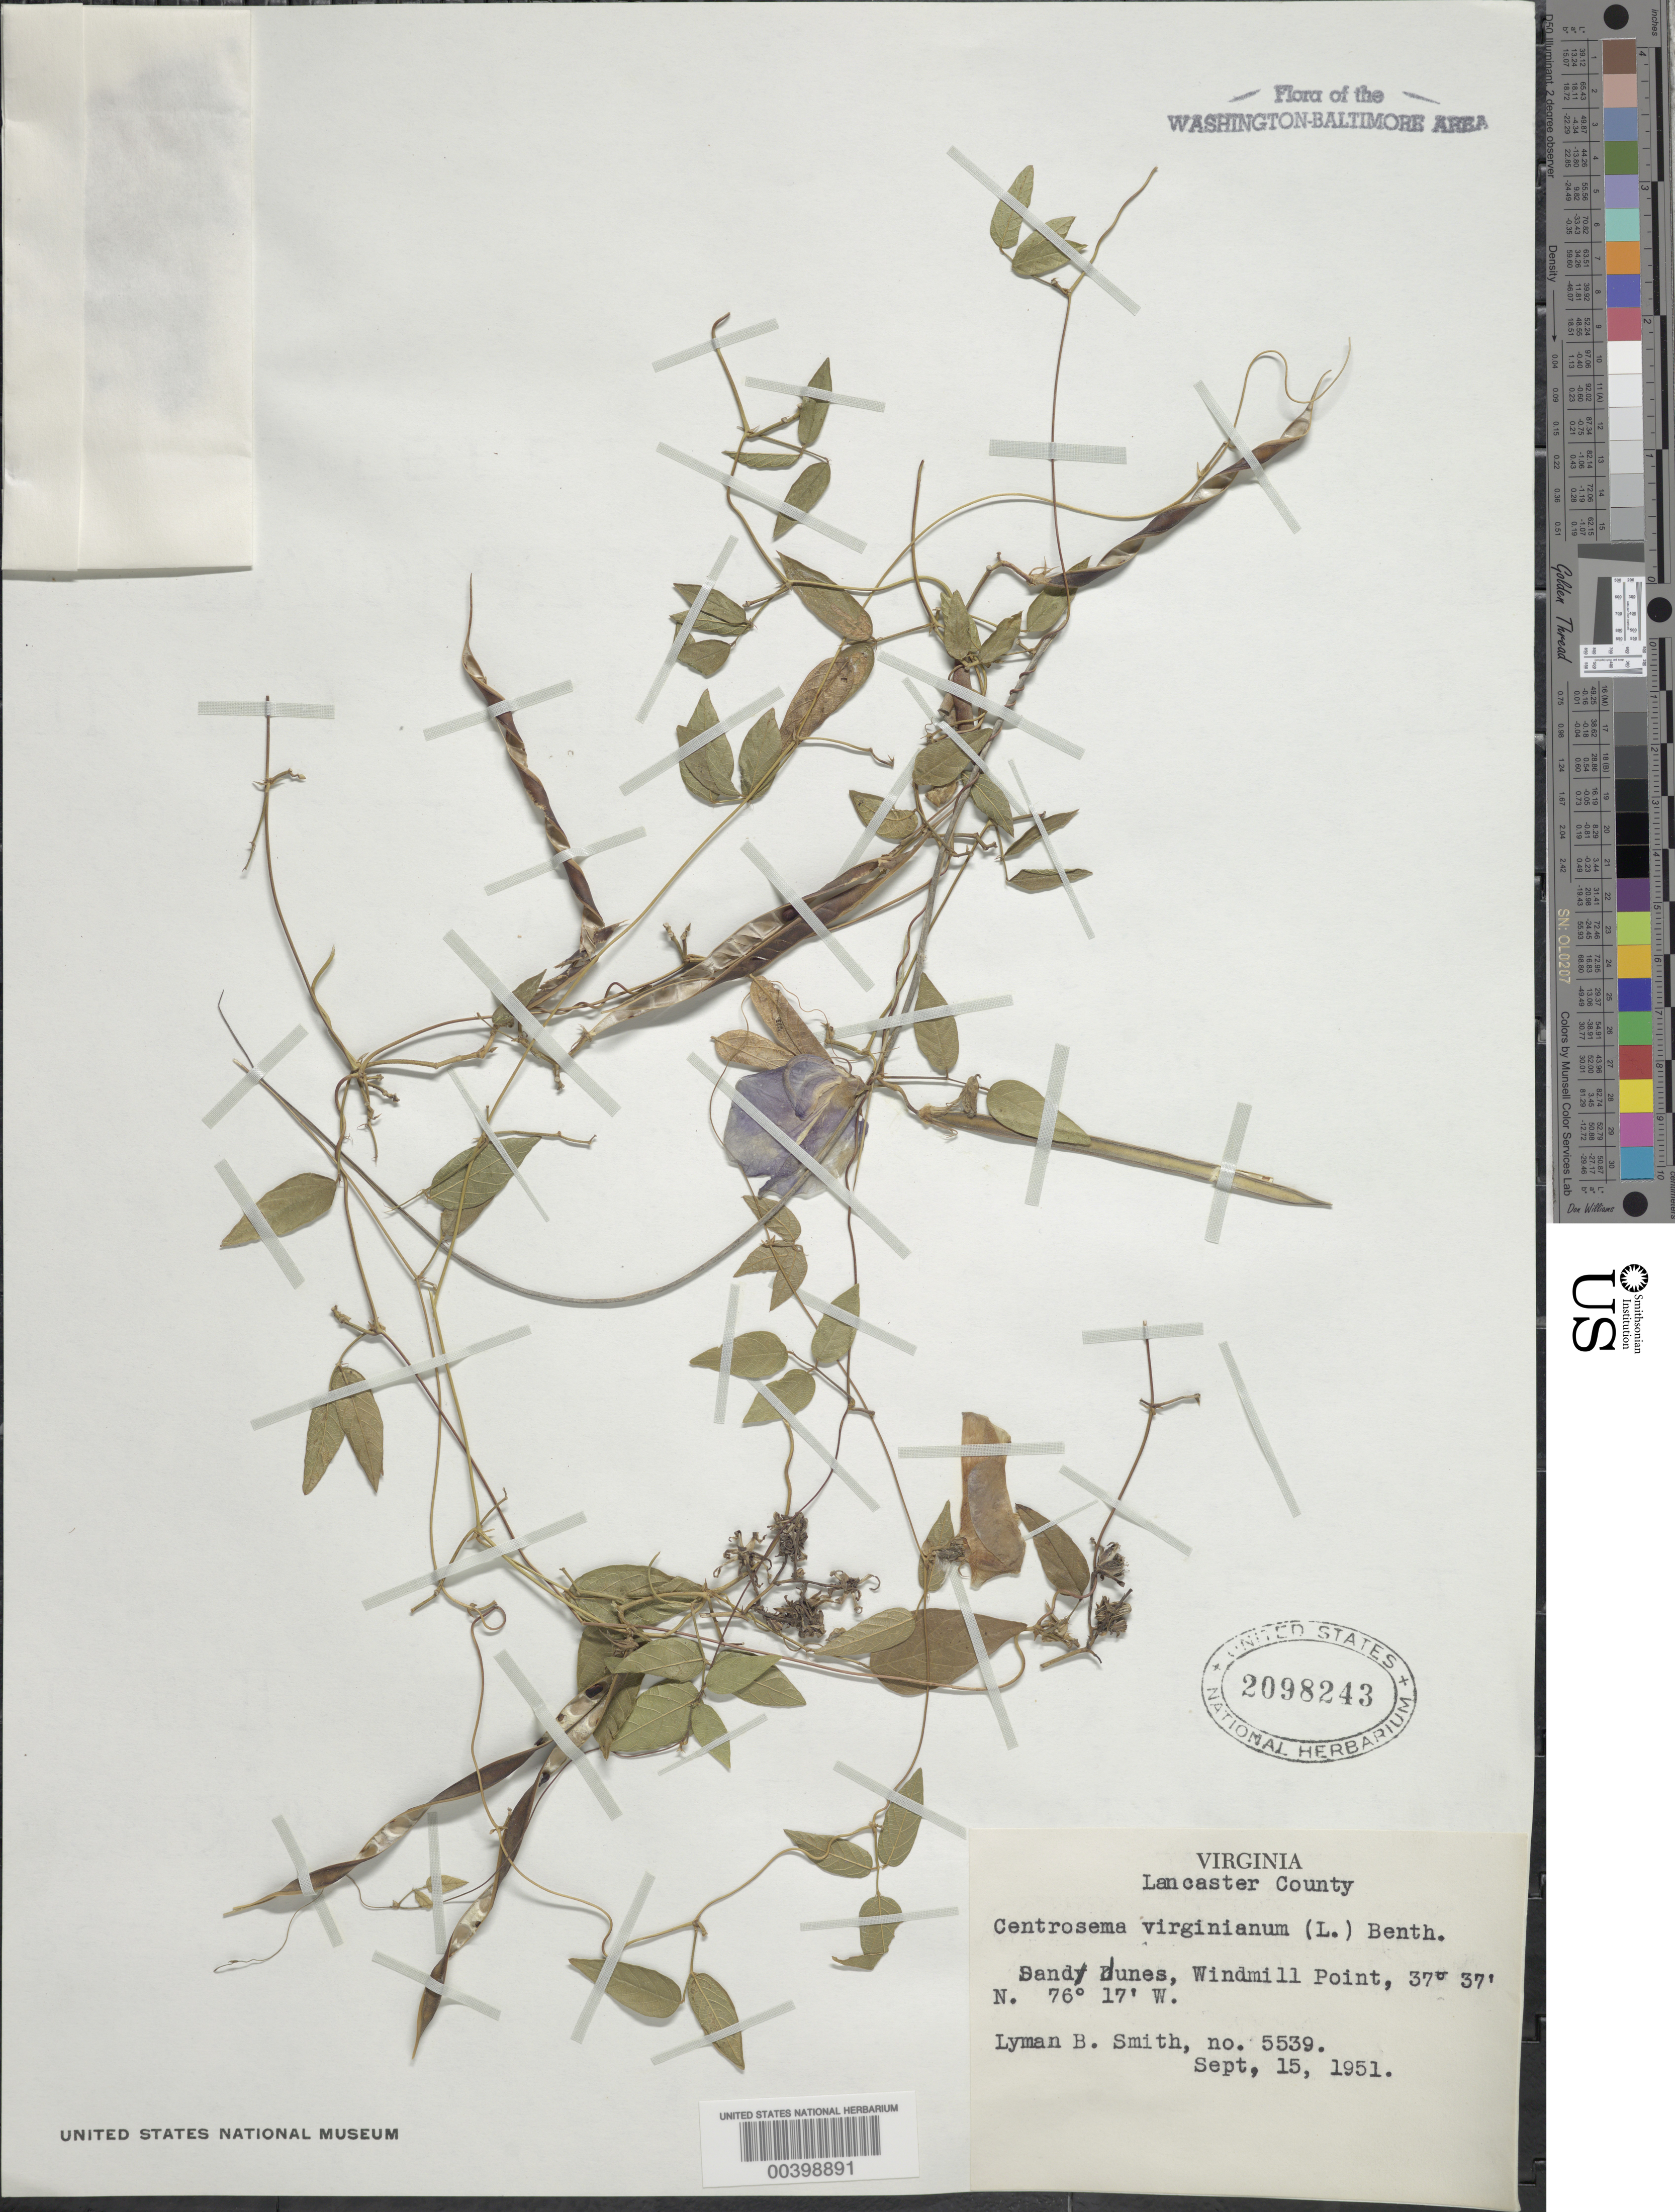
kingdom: Plantae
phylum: Tracheophyta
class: Magnoliopsida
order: Fabales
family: Fabaceae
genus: Centrosema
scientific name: Centrosema virginianum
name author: (L.) Benth.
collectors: L. Smith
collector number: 5539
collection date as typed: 15 Sep 1951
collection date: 1951-09-15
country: United States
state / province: Virginia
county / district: Lancaster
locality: Windmill Point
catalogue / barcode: US 2098243